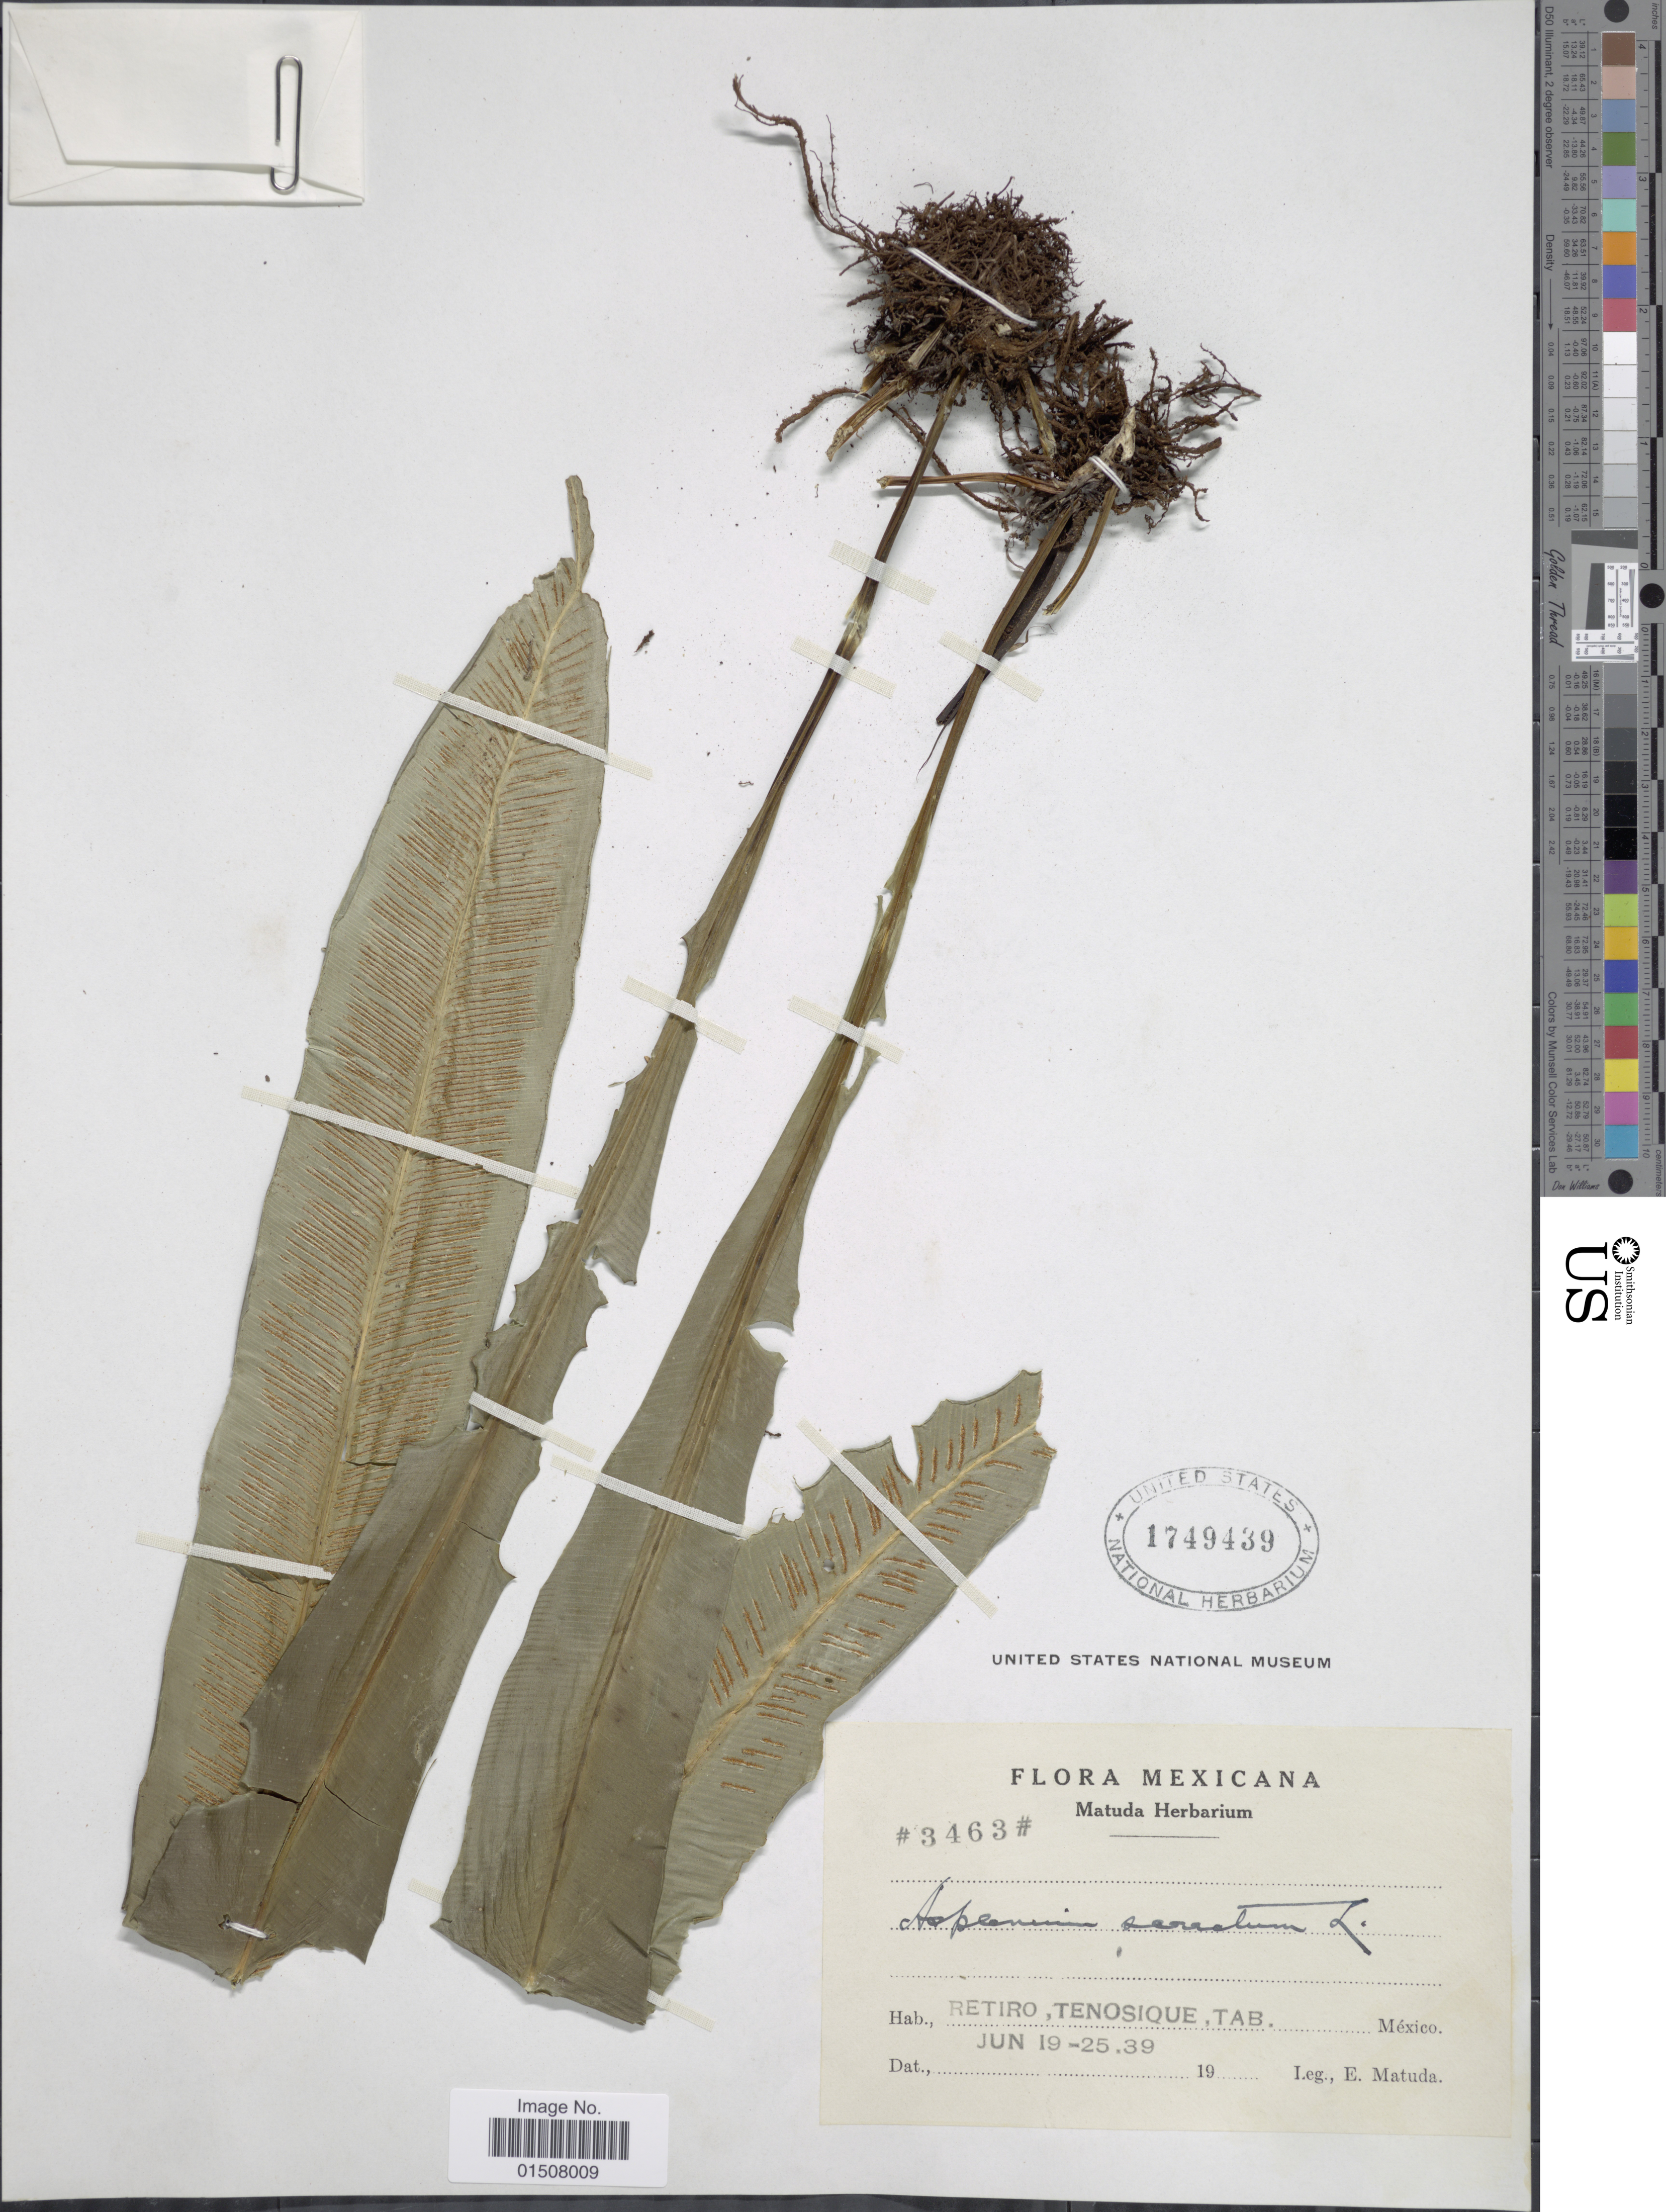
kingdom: Plantae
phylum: Tracheophyta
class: Polypodiopsida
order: Polypodiales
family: Aspleniaceae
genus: Asplenium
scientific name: Asplenium serratum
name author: L.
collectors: E. Matuda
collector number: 3463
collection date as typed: Transcribed d/m/y: 19/6/39 to 25/6/39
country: Mexico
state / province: Tabasco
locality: Retiro, Tenosique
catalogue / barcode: US 1749439